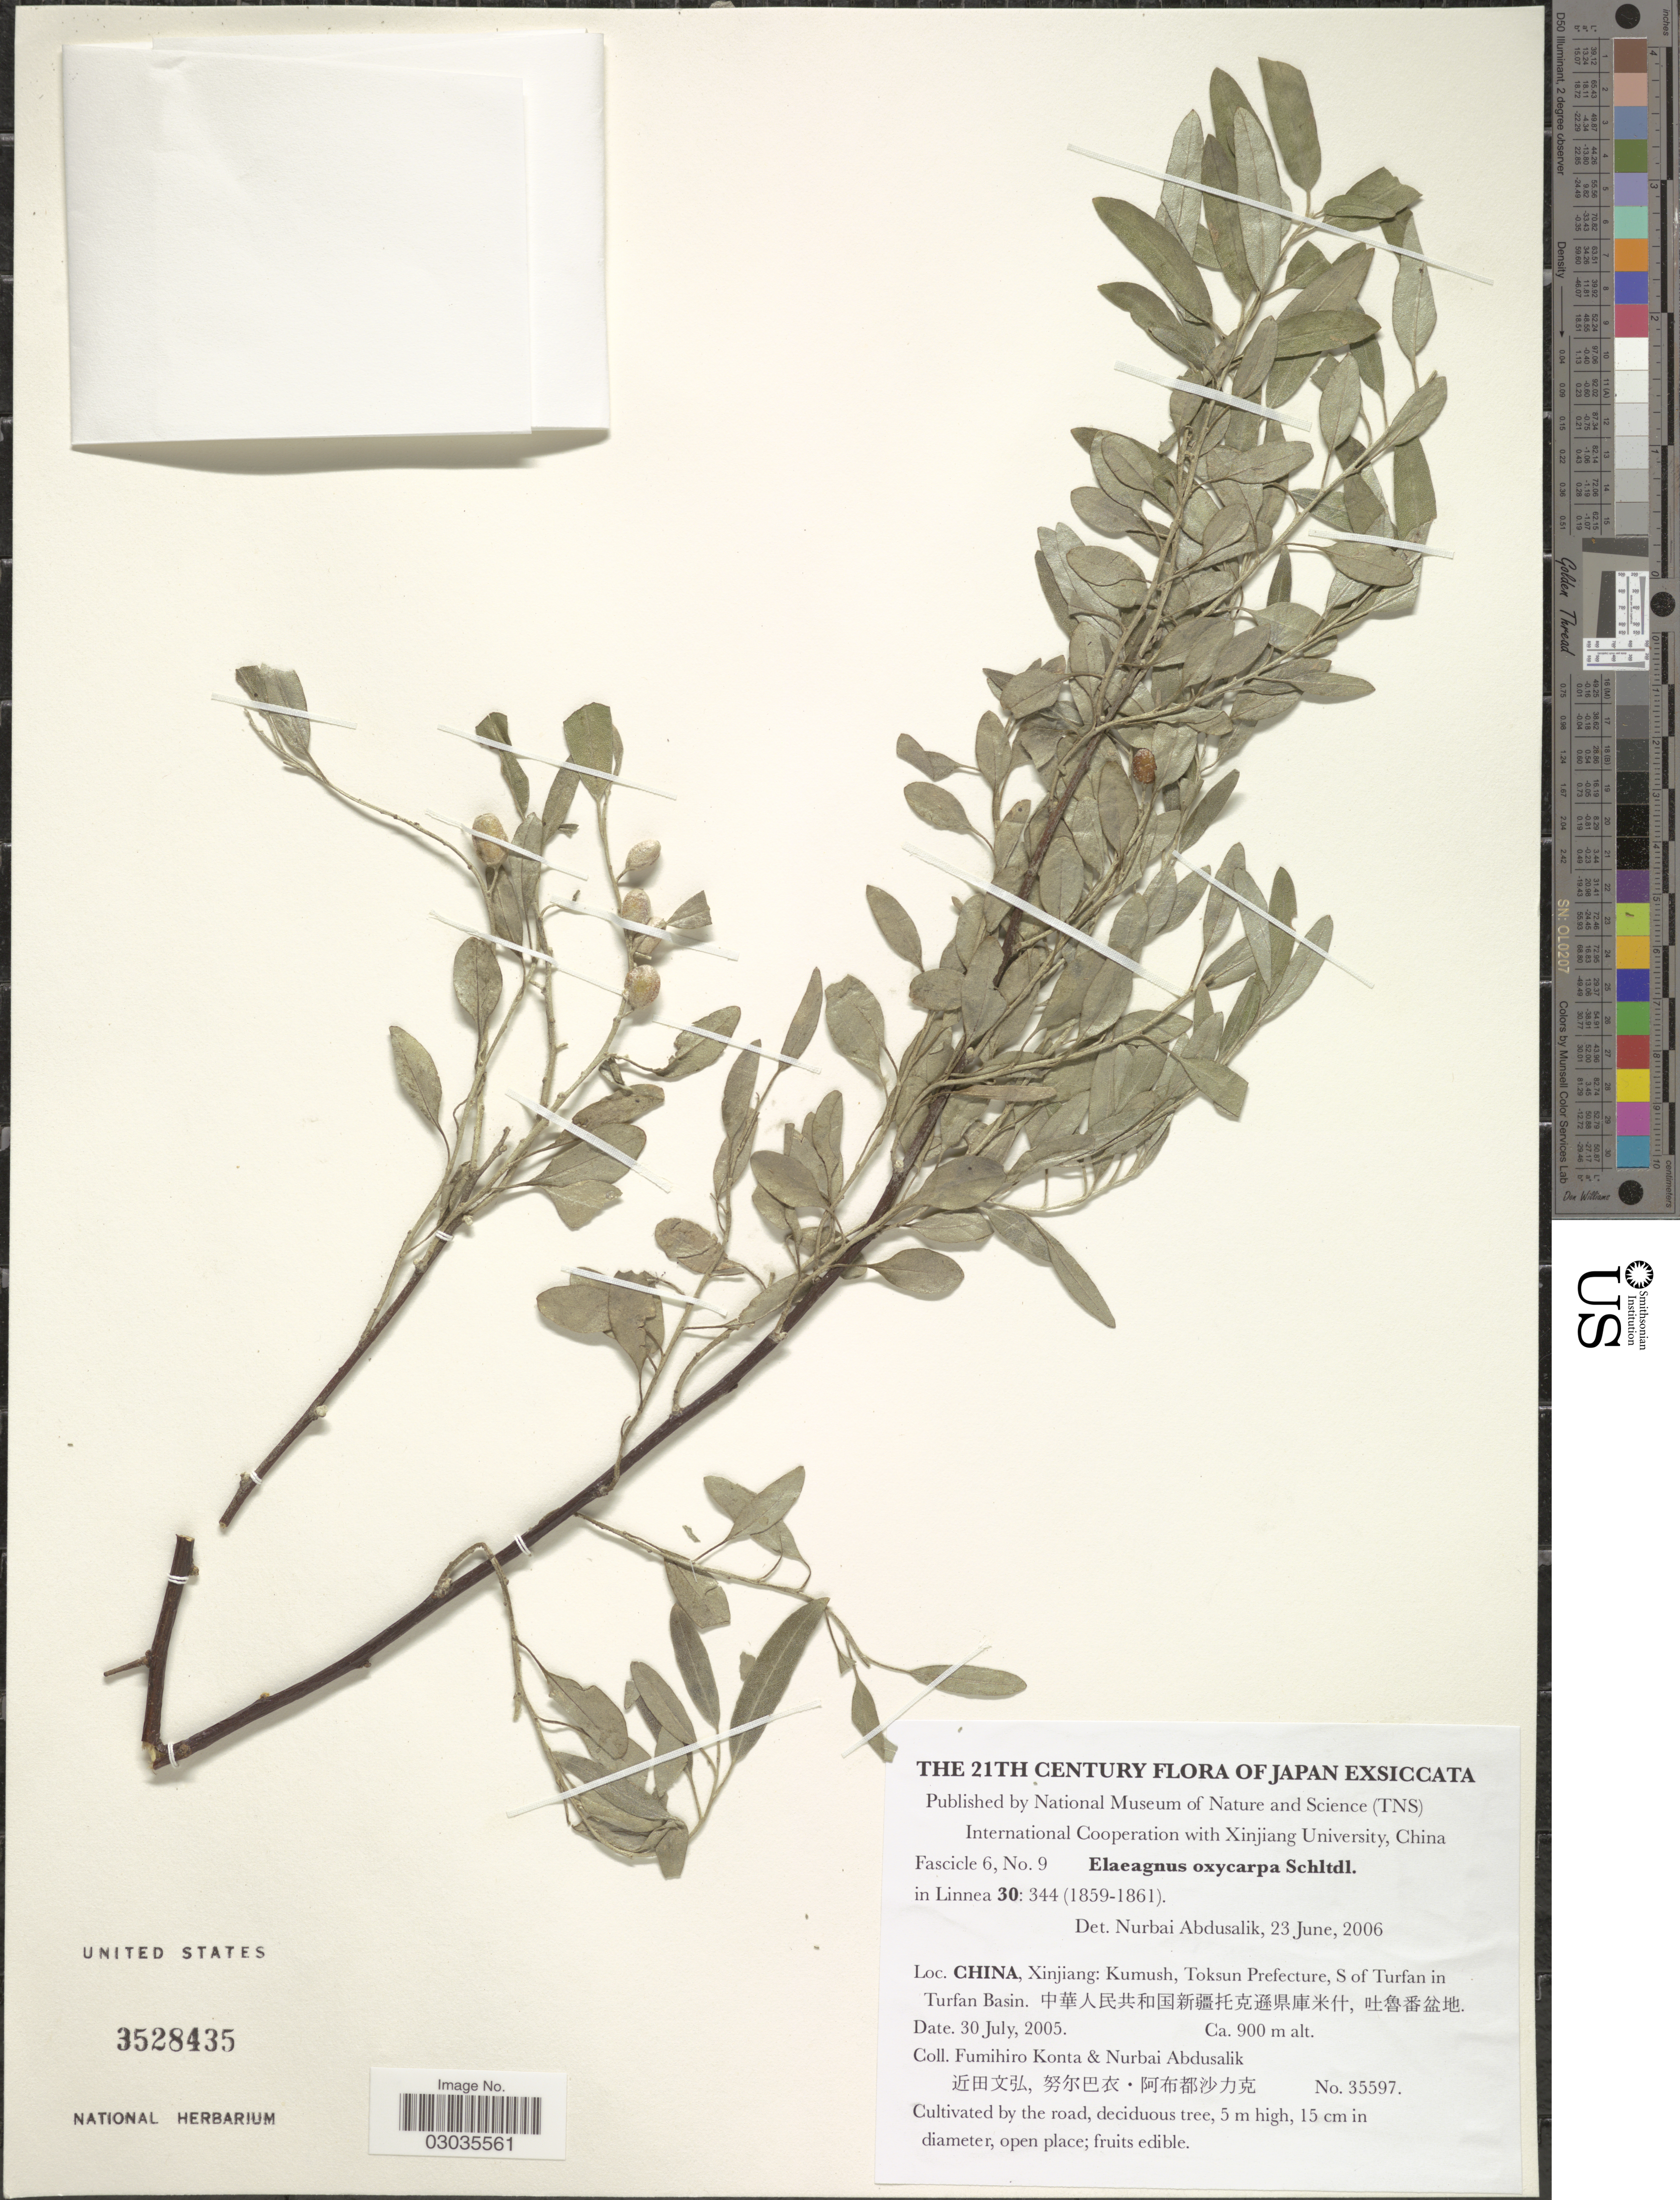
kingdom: Plantae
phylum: Tracheophyta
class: Magnoliopsida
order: Rosales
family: Elaeagnaceae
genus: Elaeagnus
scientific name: Elaeagnus oxycarpa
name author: Schltdl.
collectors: F. Konta & N. Abdusalik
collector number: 35597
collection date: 2005-07-30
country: China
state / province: Xinjiang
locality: Kumush, Toksun Prefecture, S of Turfan in Turfan Basin.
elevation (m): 900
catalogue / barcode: US 3528435